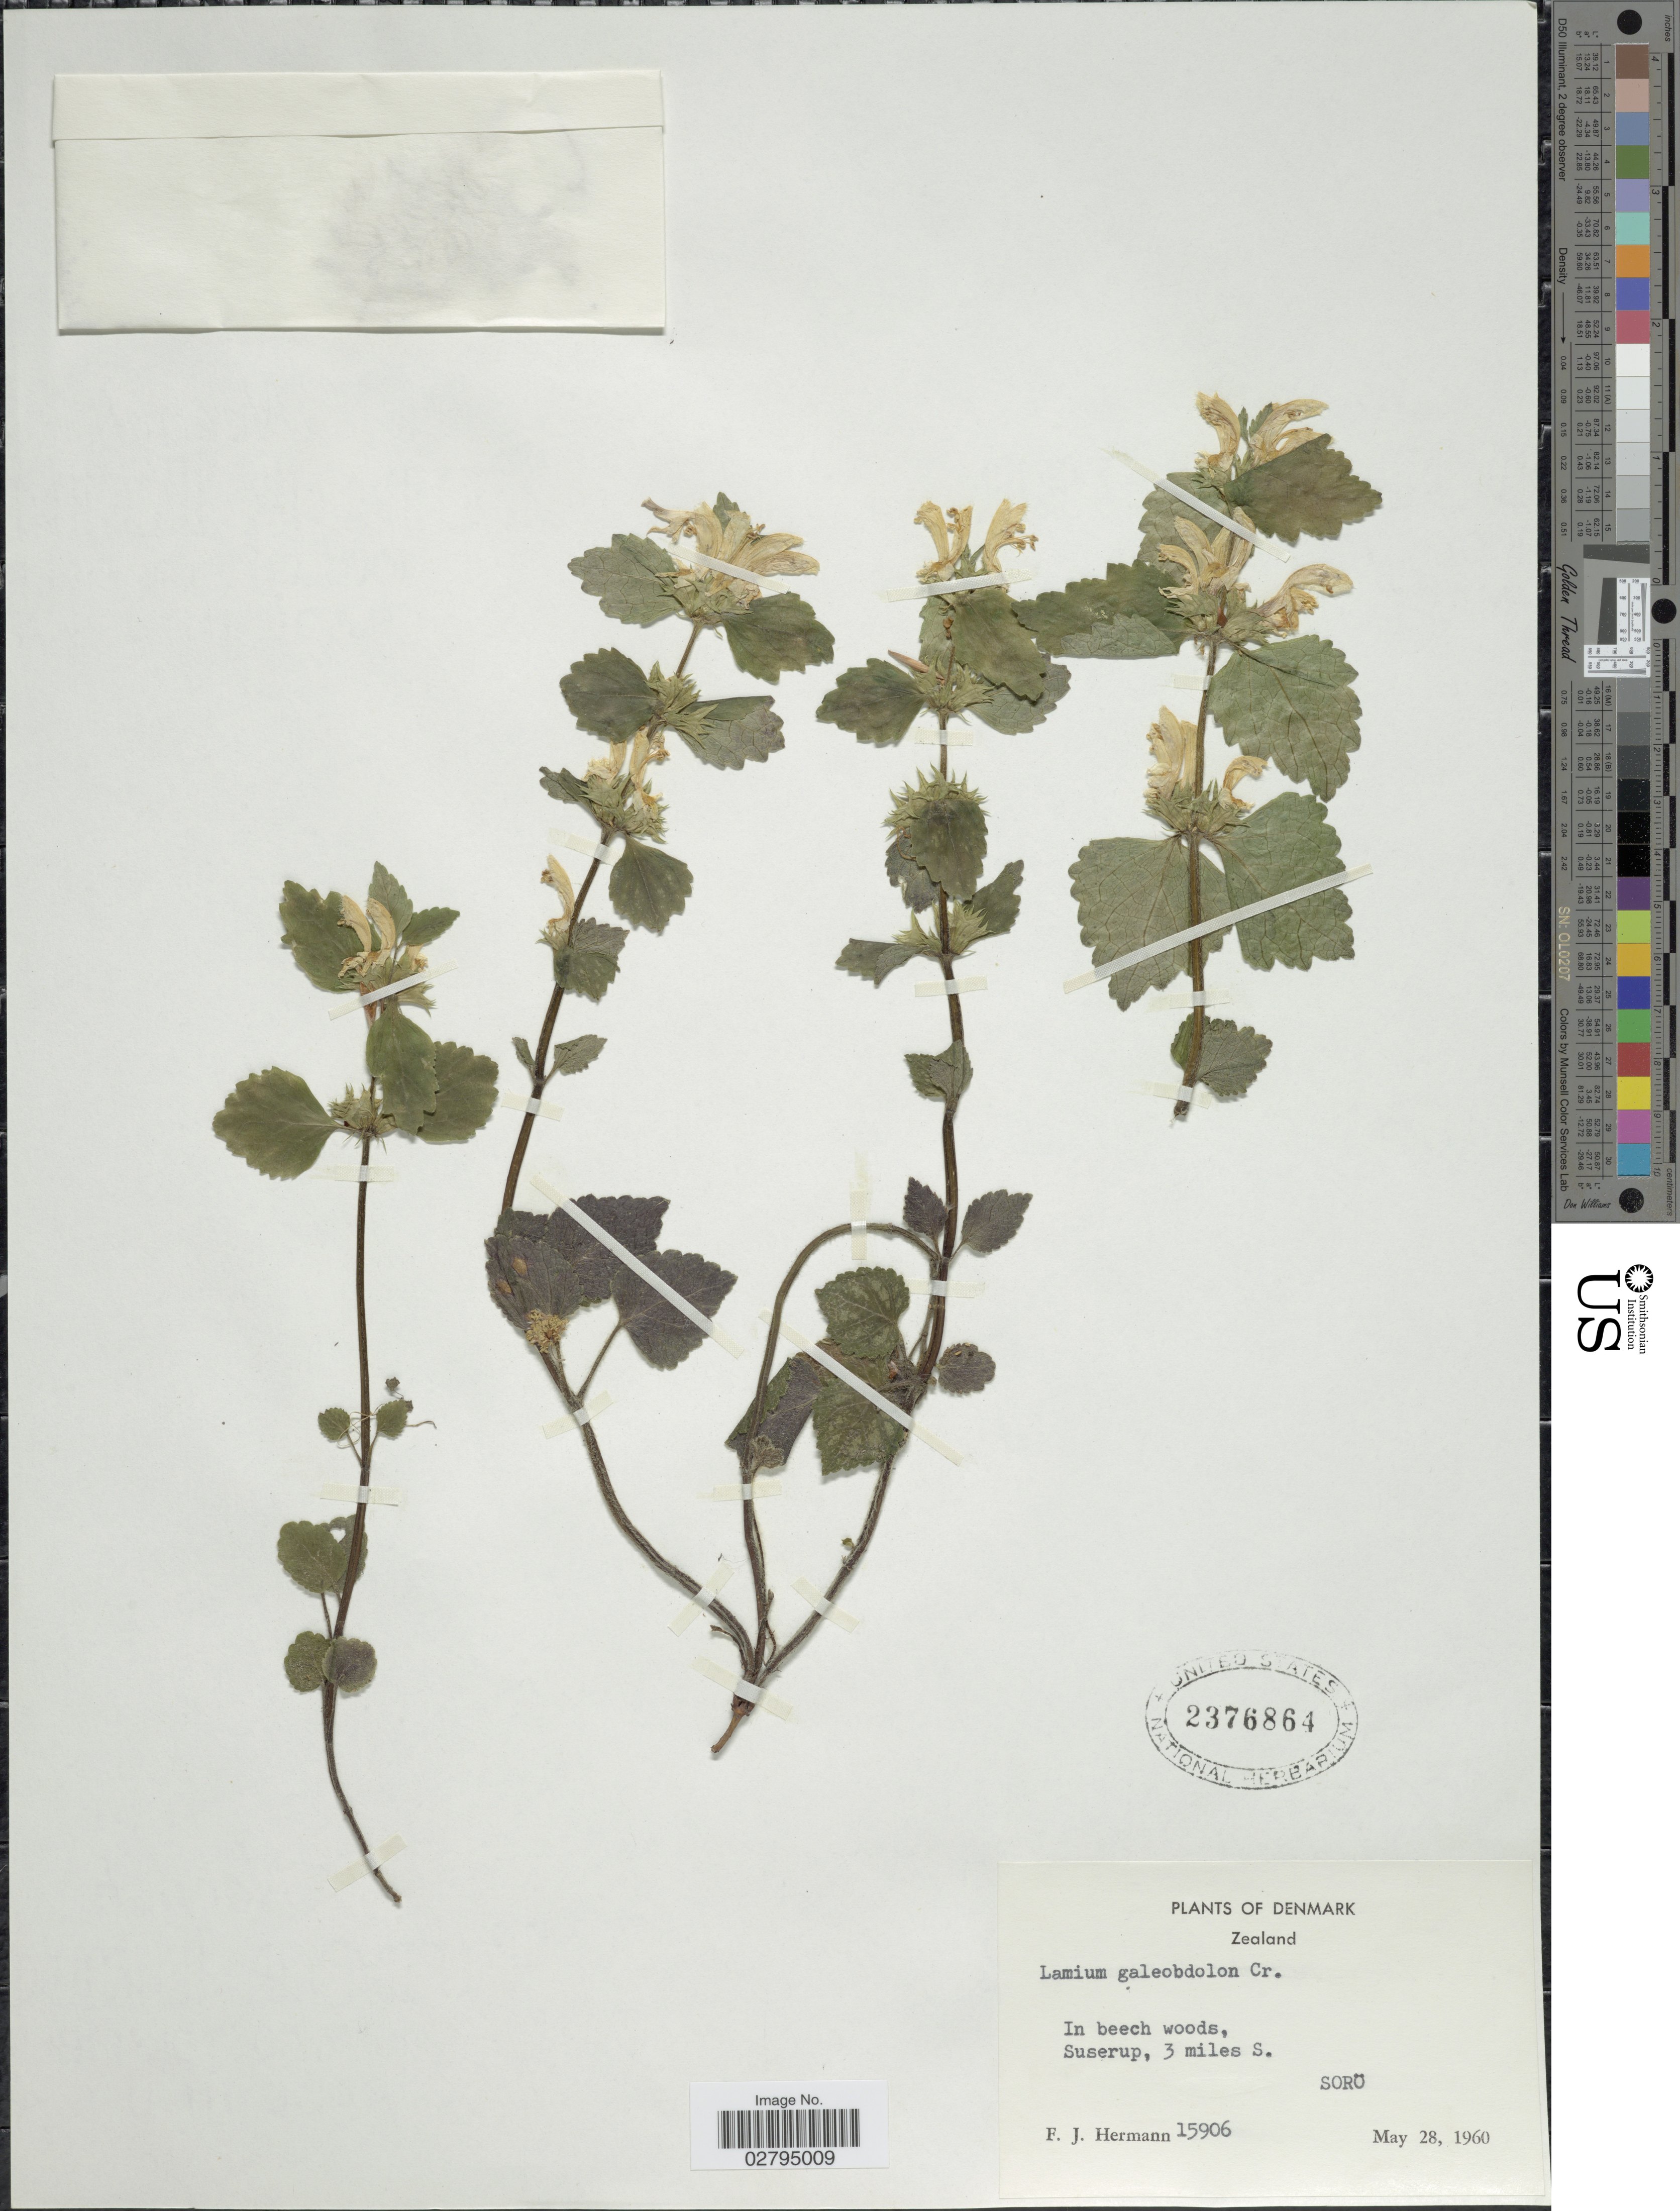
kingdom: Plantae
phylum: Tracheophyta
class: Magnoliopsida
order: Lamiales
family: Lamiaceae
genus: Lamium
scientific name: Lamium galeobdolon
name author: (L.) L.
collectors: F. J. Hermann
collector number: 15906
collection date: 1960-05-28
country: Denmark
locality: Zealand. In beech woods, Suserup, 3 miles S. Sorö.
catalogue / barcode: US 2376864